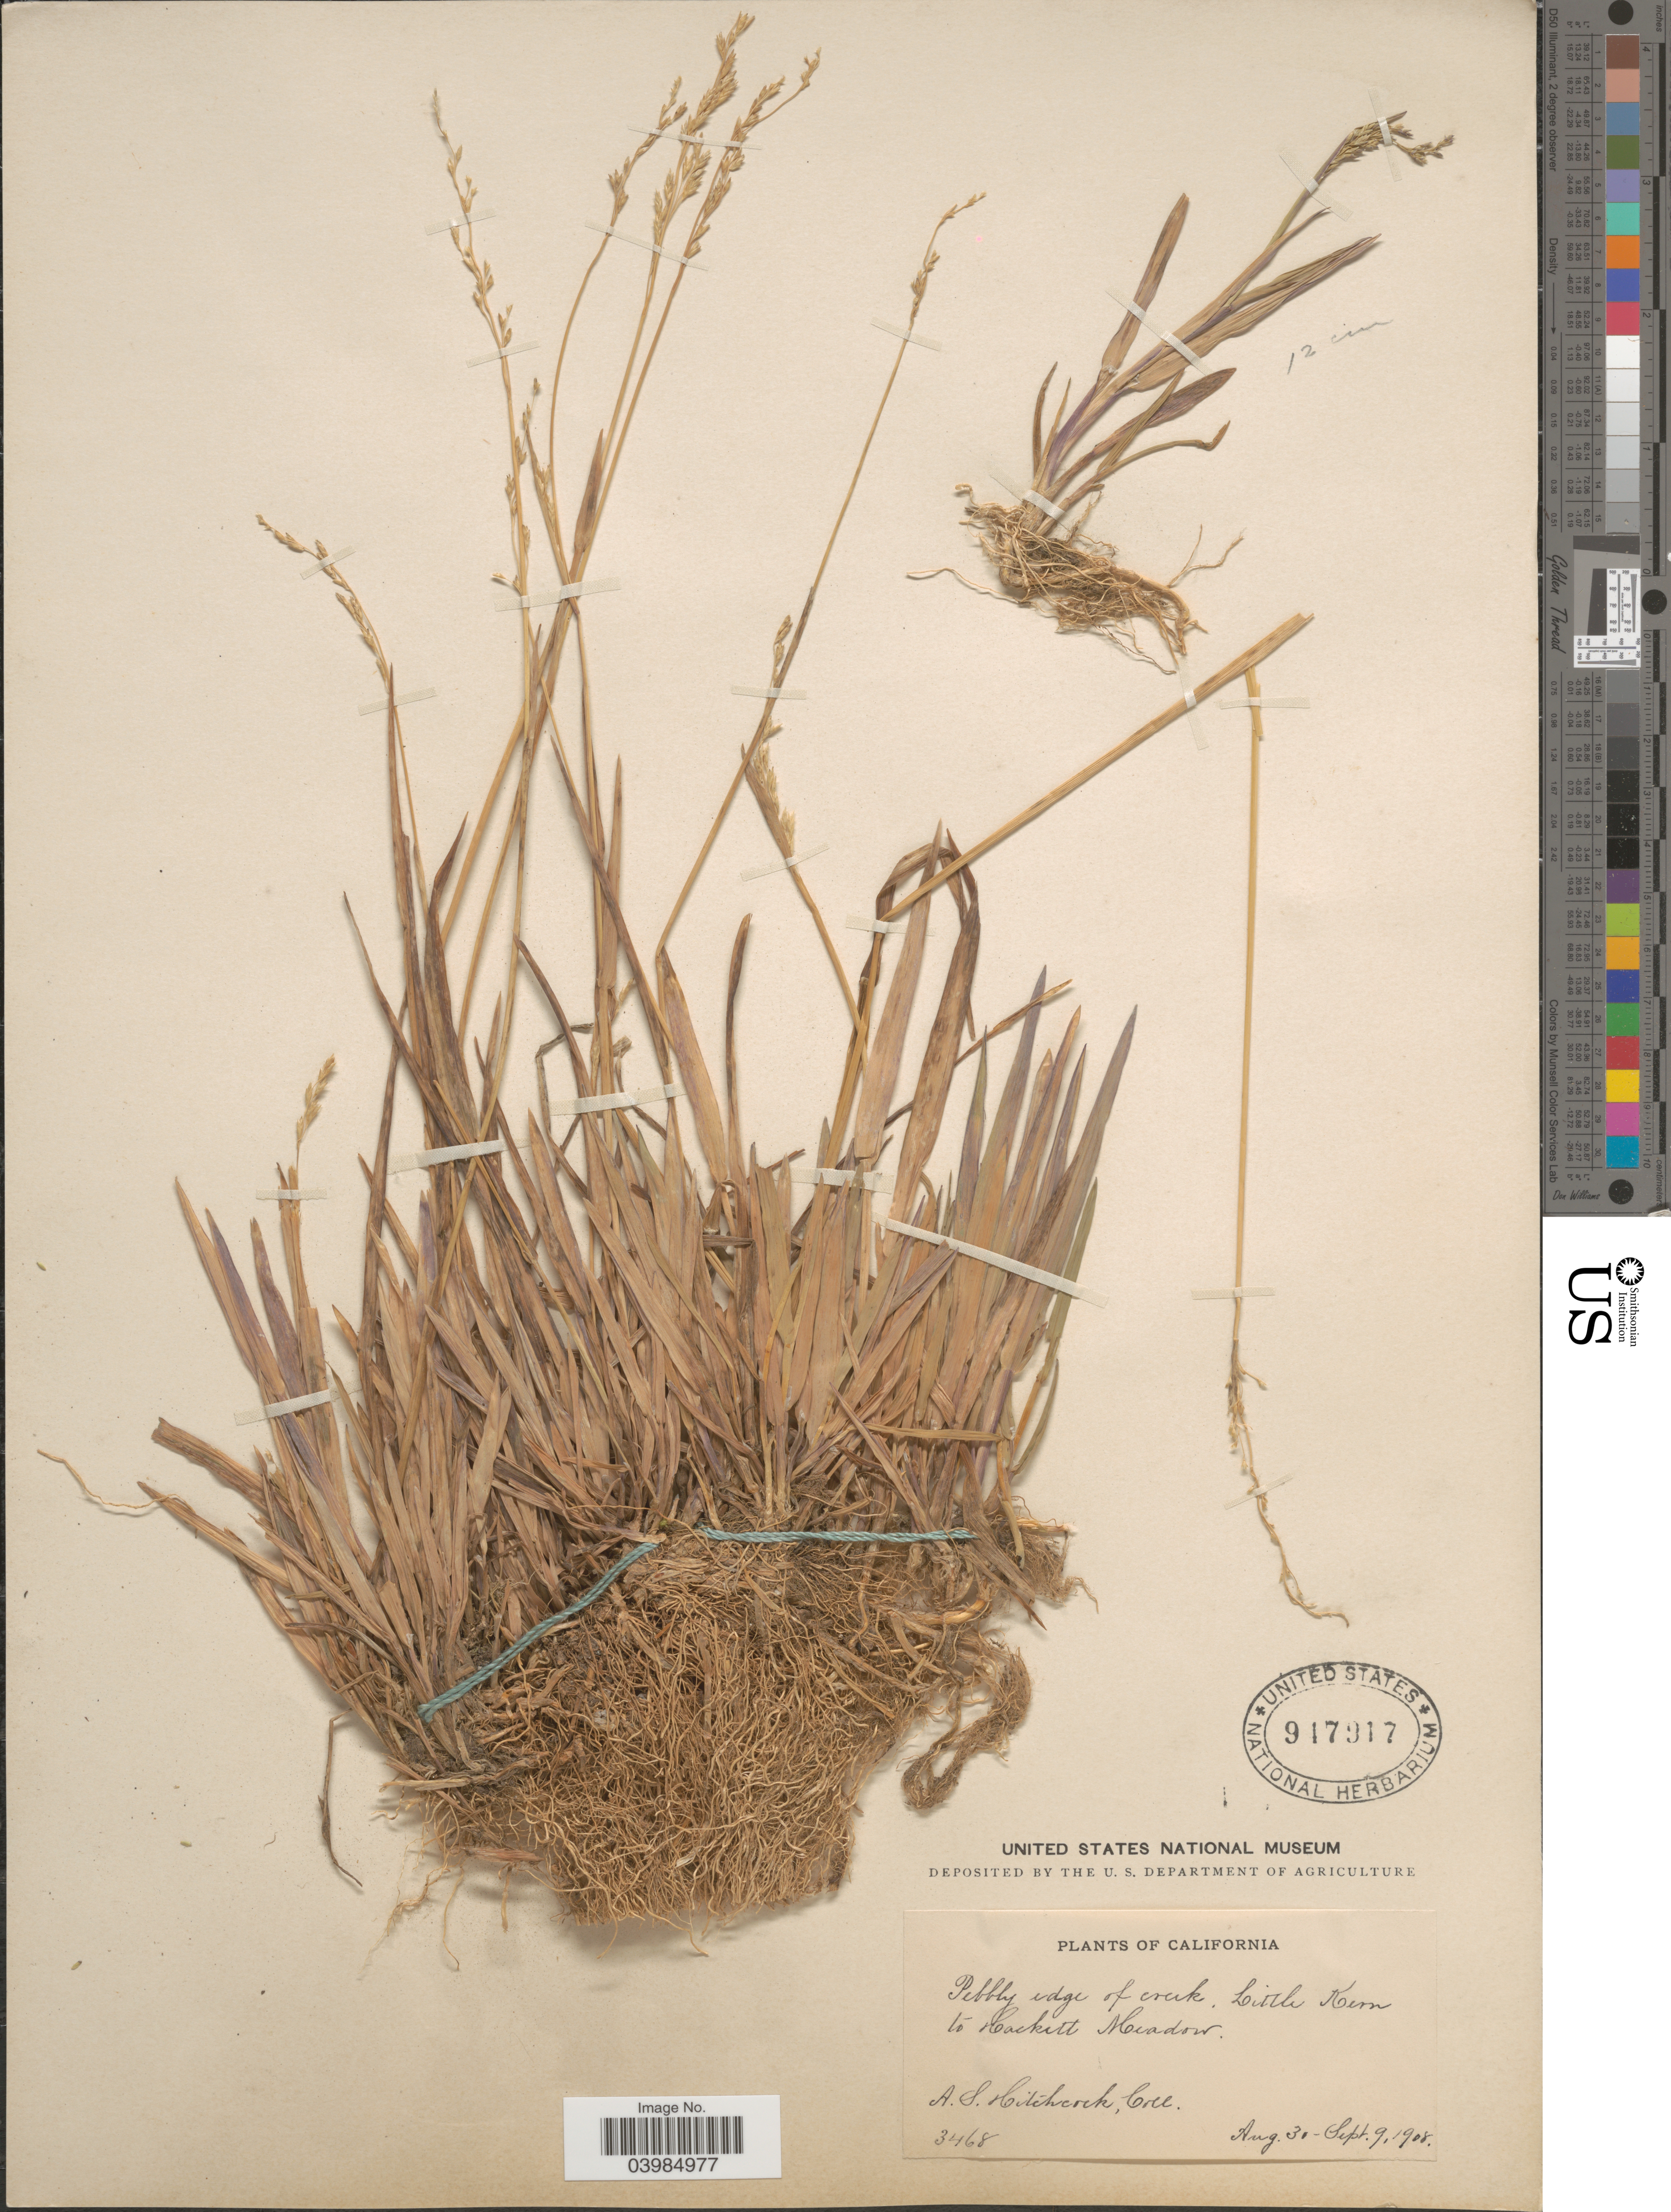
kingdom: Plantae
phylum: Tracheophyta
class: Liliopsida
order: Poales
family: Poaceae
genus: Glyceria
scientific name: Glyceria sp.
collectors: A. S. Hitchcock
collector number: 3468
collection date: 1908-08-31/1908-09-09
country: United States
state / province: California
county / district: Kern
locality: Pebby edge of creek, Little Kern to Hackett Meadow.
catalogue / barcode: US 947917